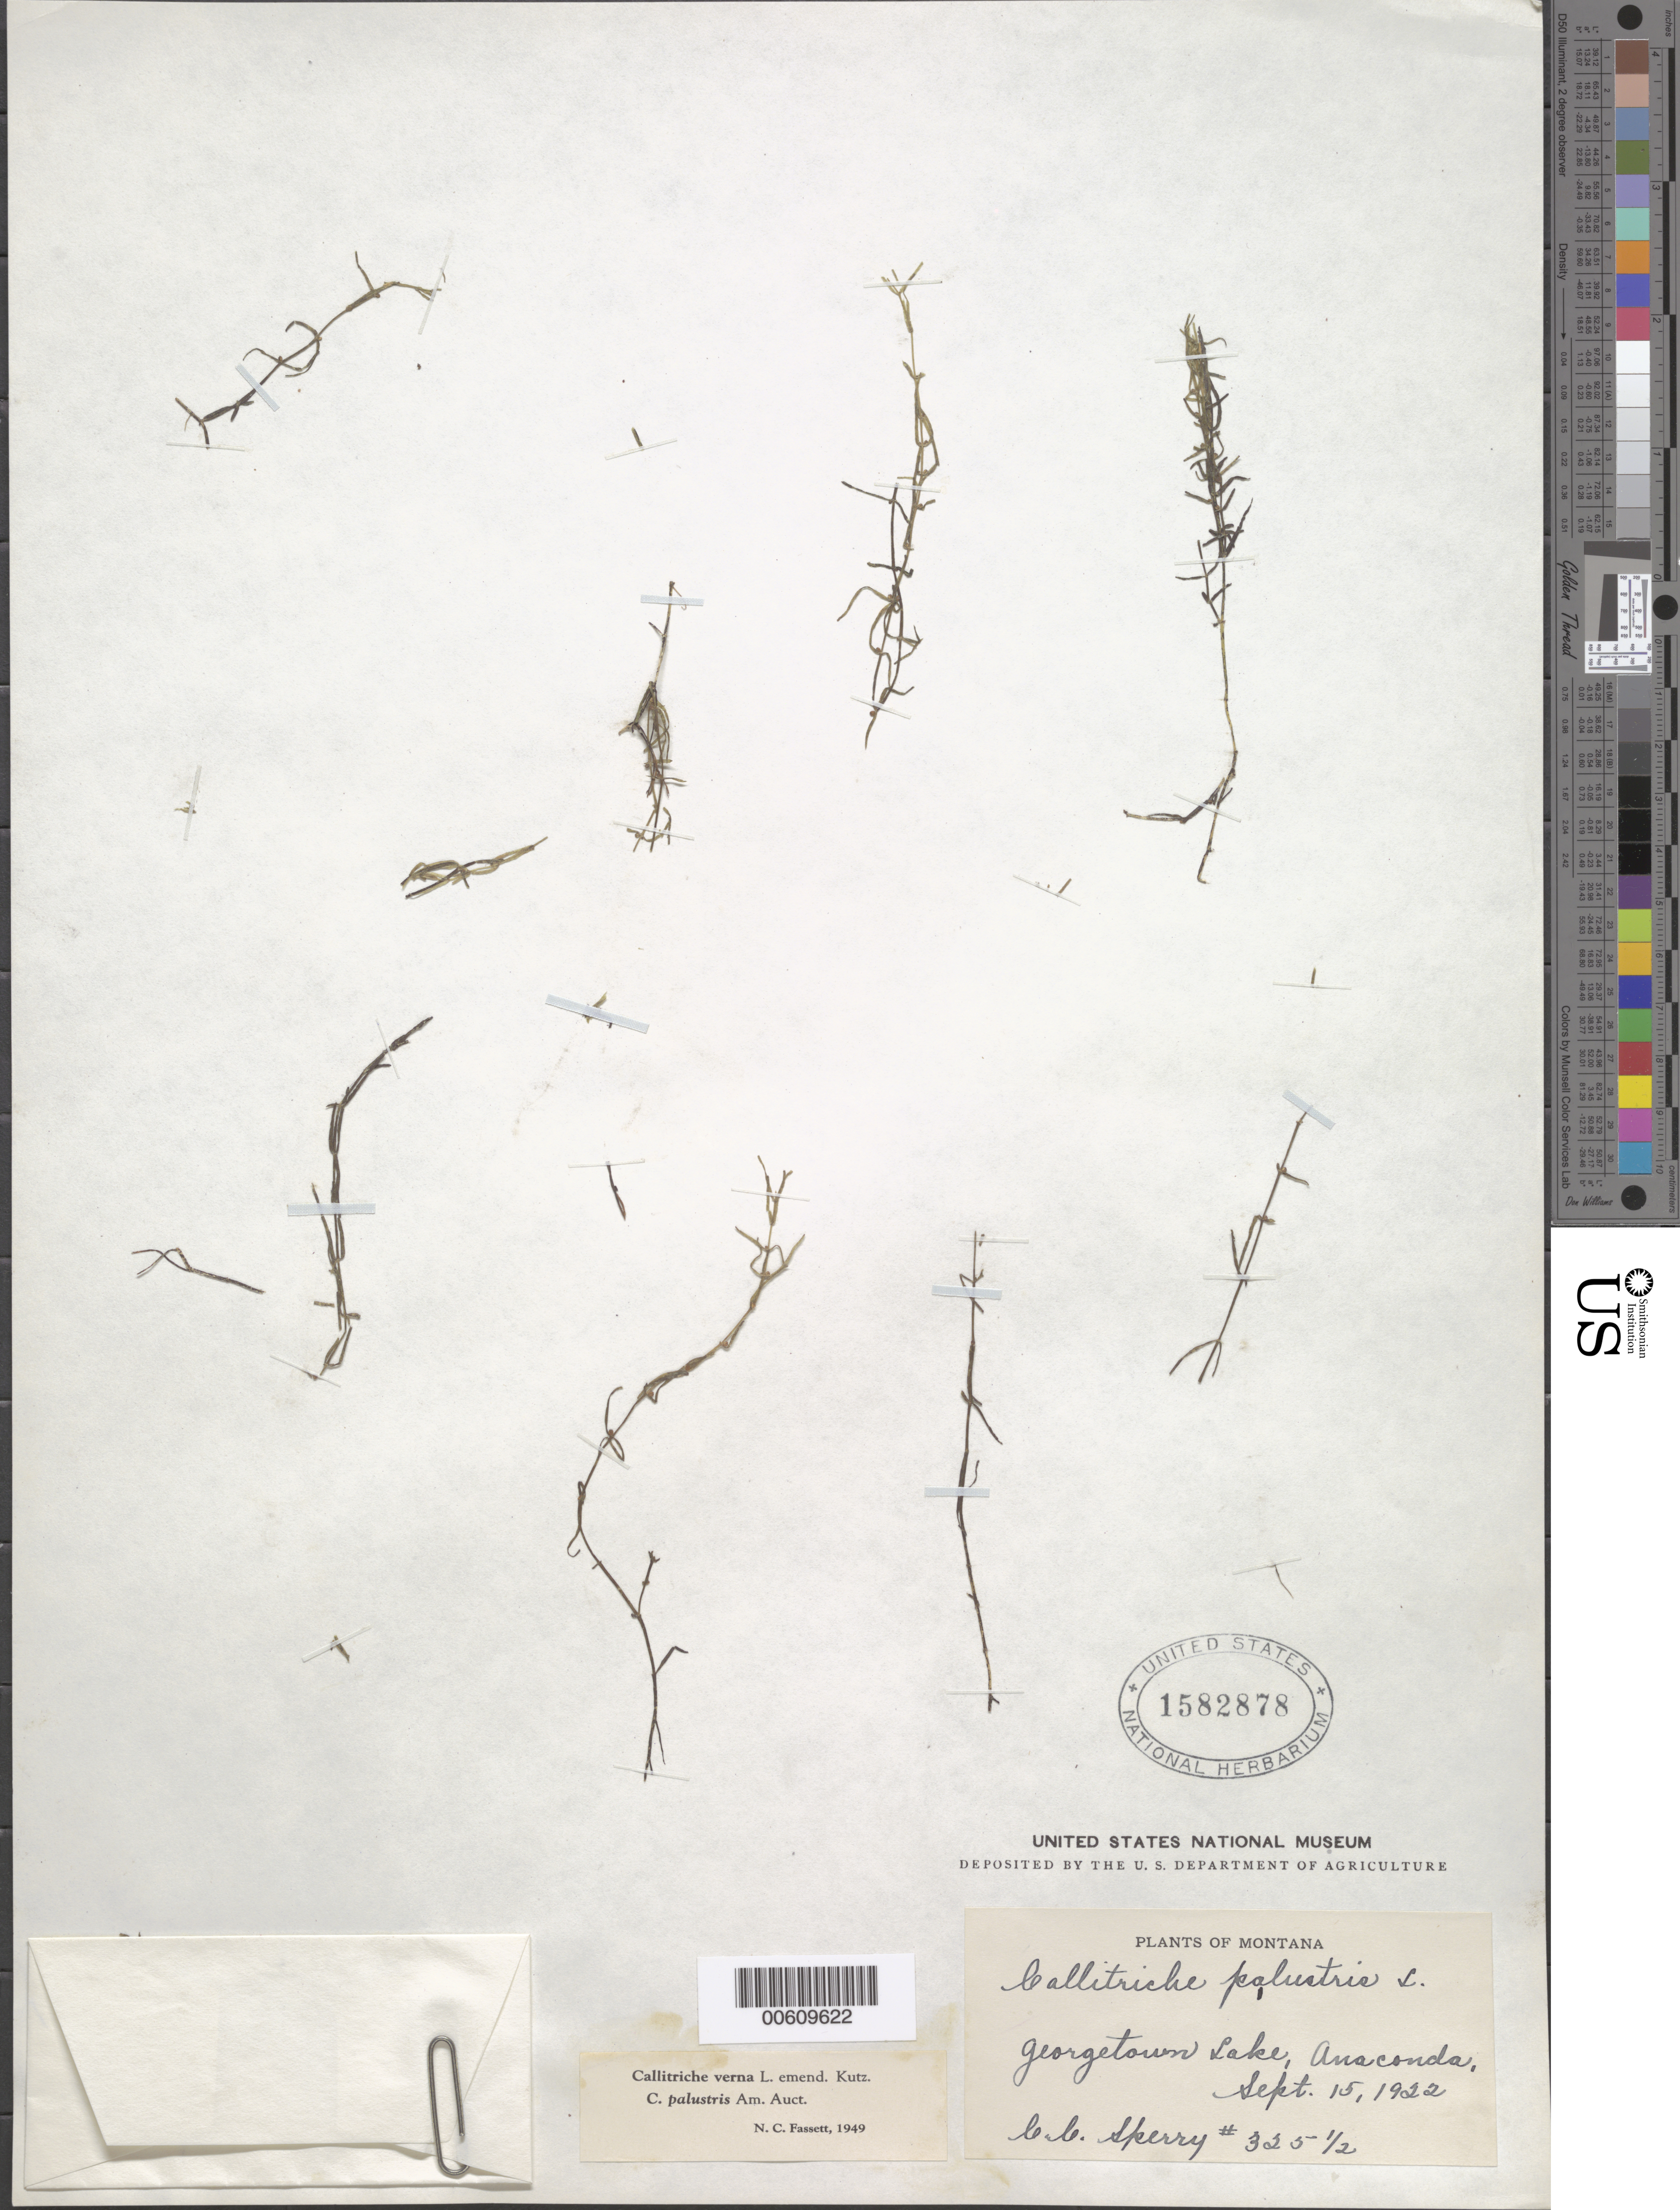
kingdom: Plantae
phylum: Tracheophyta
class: Magnoliopsida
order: Lamiales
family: Plantaginaceae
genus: Callitriche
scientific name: Callitriche verna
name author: L.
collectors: C. C. Sperry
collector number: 325.5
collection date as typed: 15 Sep 1922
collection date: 1922-09-15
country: United States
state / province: Montana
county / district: Deer Lodge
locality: Georgetown Lake, Anaconda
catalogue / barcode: US 1582878